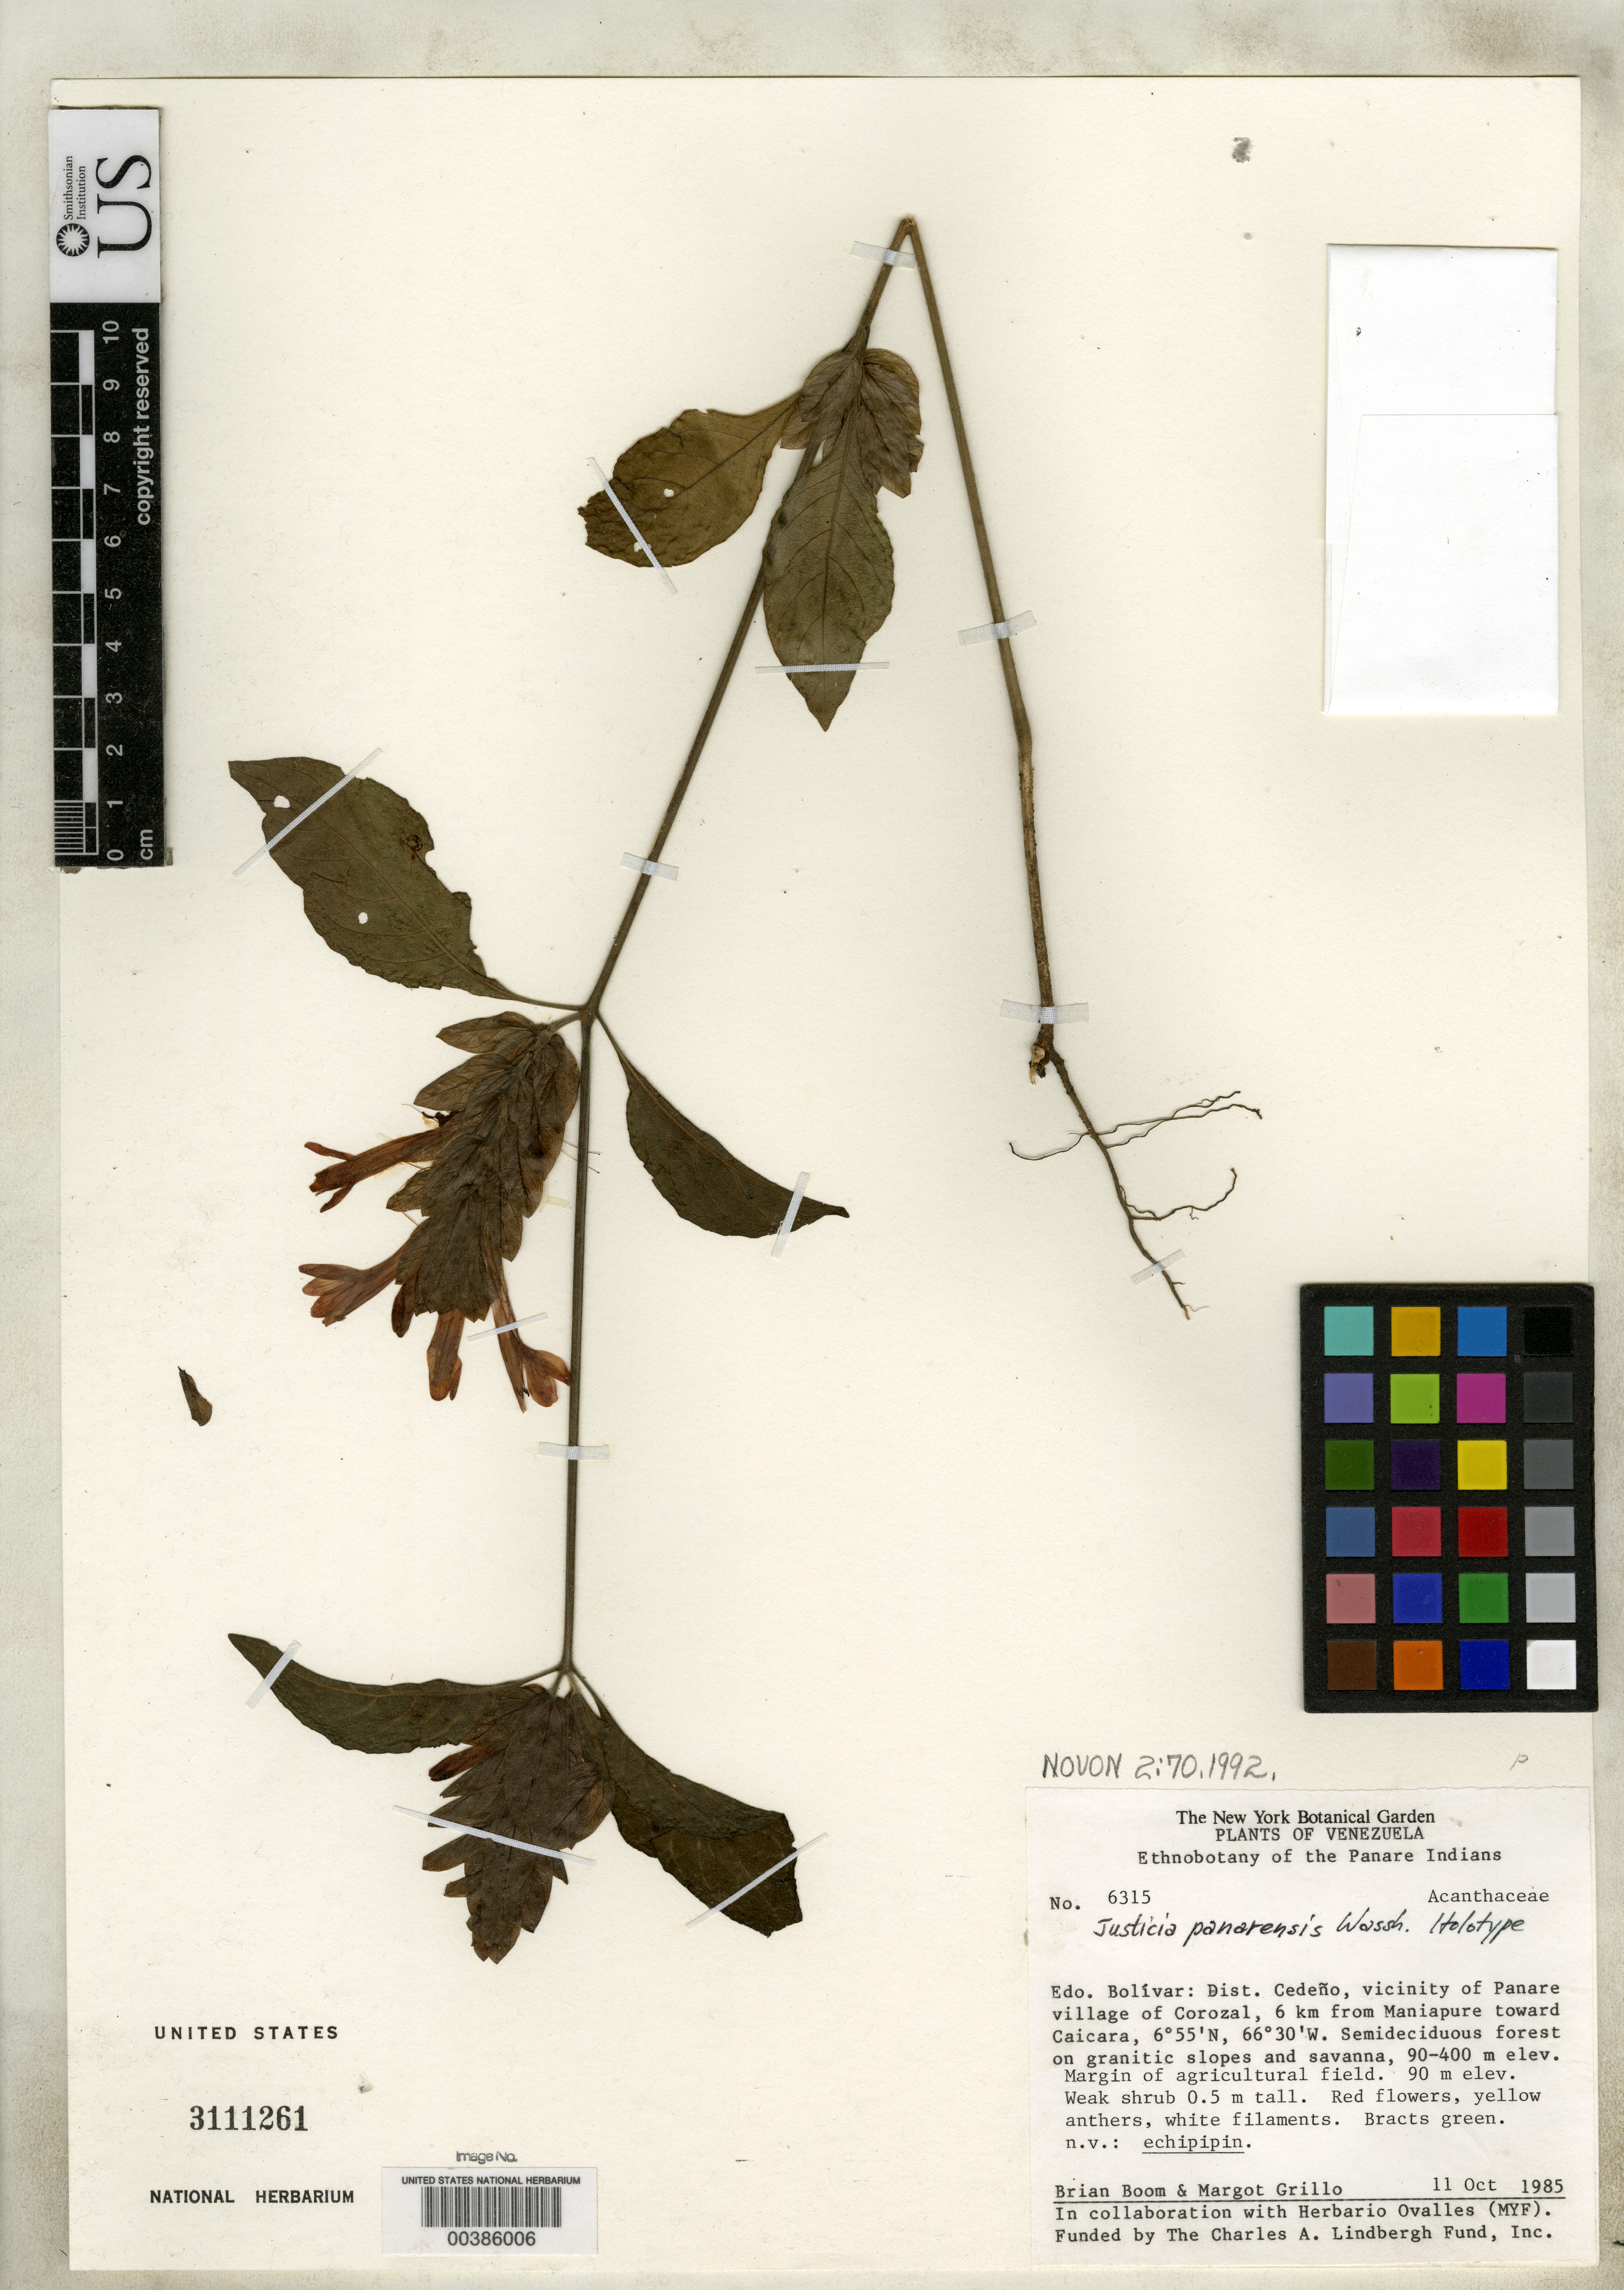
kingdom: Plantae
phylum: Tracheophyta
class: Magnoliopsida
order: Lamiales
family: Acanthaceae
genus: Justicia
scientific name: Justicia panarensis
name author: Wassh.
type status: Holotype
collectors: B. M. Boom & M. Grillo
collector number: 6315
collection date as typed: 11 Oct 1985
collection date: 1985-10-11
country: Venezuela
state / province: Bolivar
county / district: Cedeno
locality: Vicinity of Panare village of Corozal, 6 km from Maniapure toward Caicara.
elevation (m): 90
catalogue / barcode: US 3111261